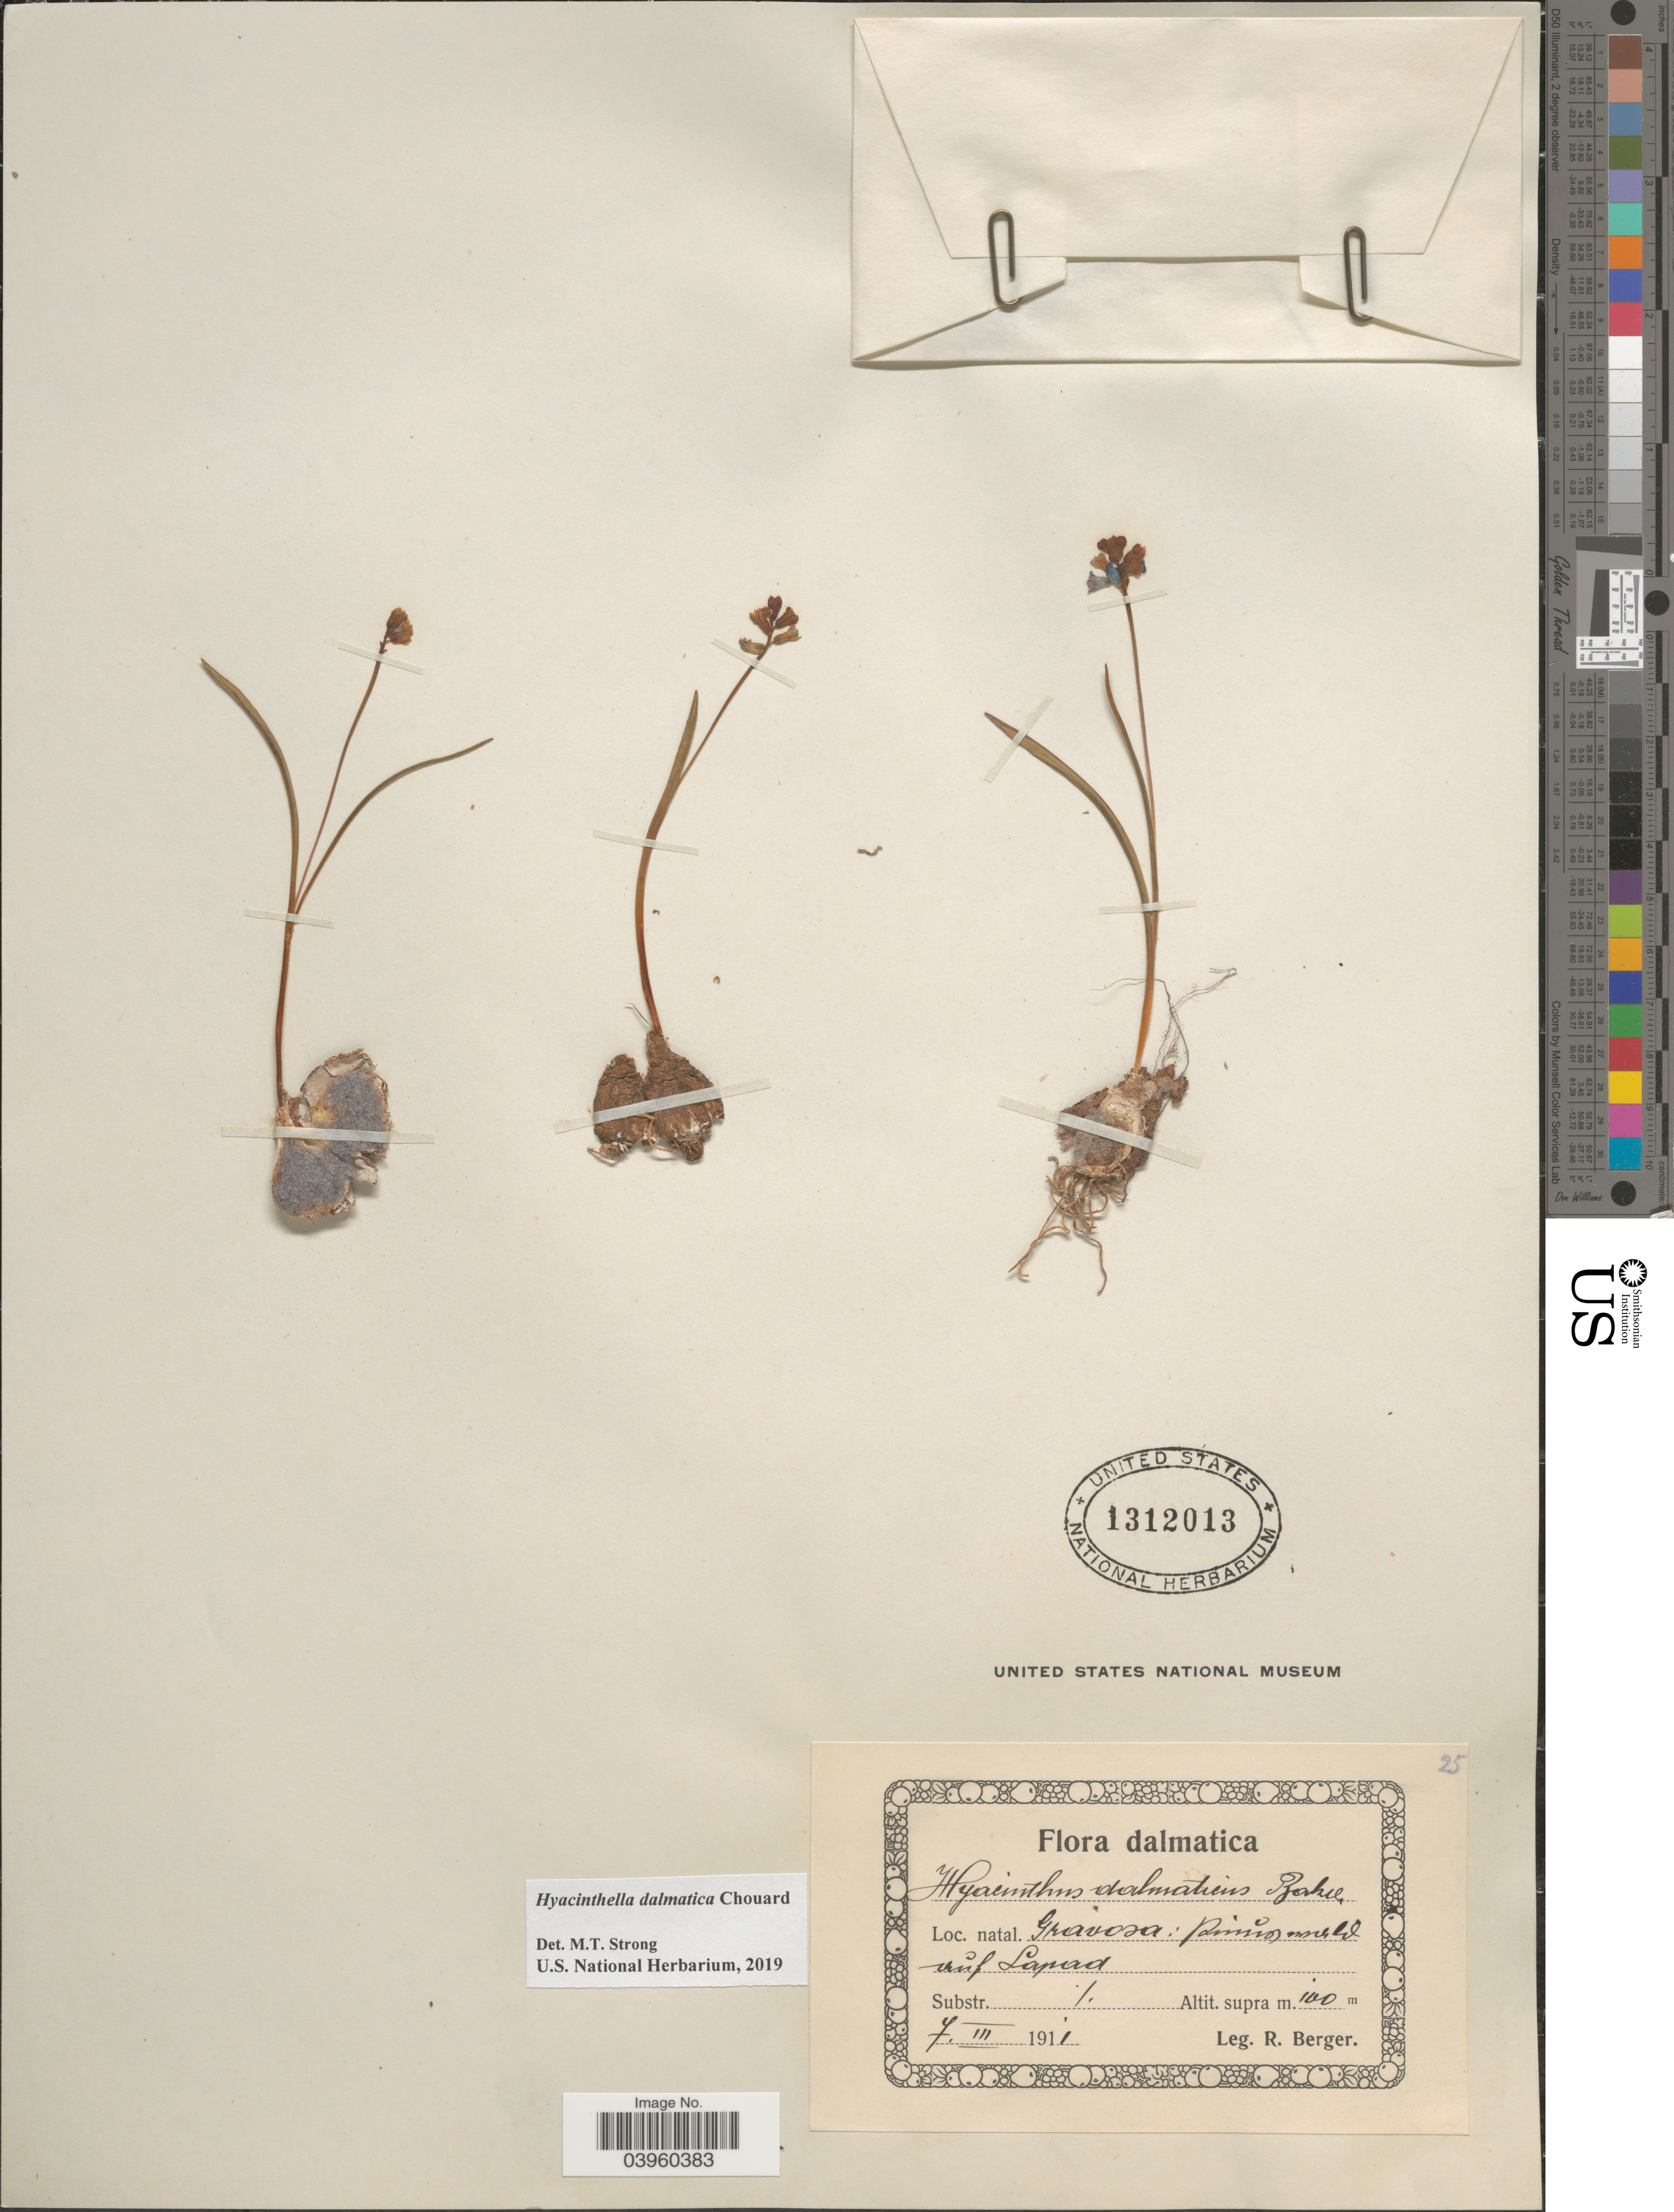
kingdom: Plantae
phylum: Tracheophyta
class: Liliopsida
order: Asparagales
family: Asparagaceae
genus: Hyacinthella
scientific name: Hyacinthella dalmatica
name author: Chouard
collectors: R. Berger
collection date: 1911-03-07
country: Croatia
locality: Dalmatica. Natal. Gravosa: primo-mold [interpreted] und Lapad.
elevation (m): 100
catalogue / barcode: US 1312013